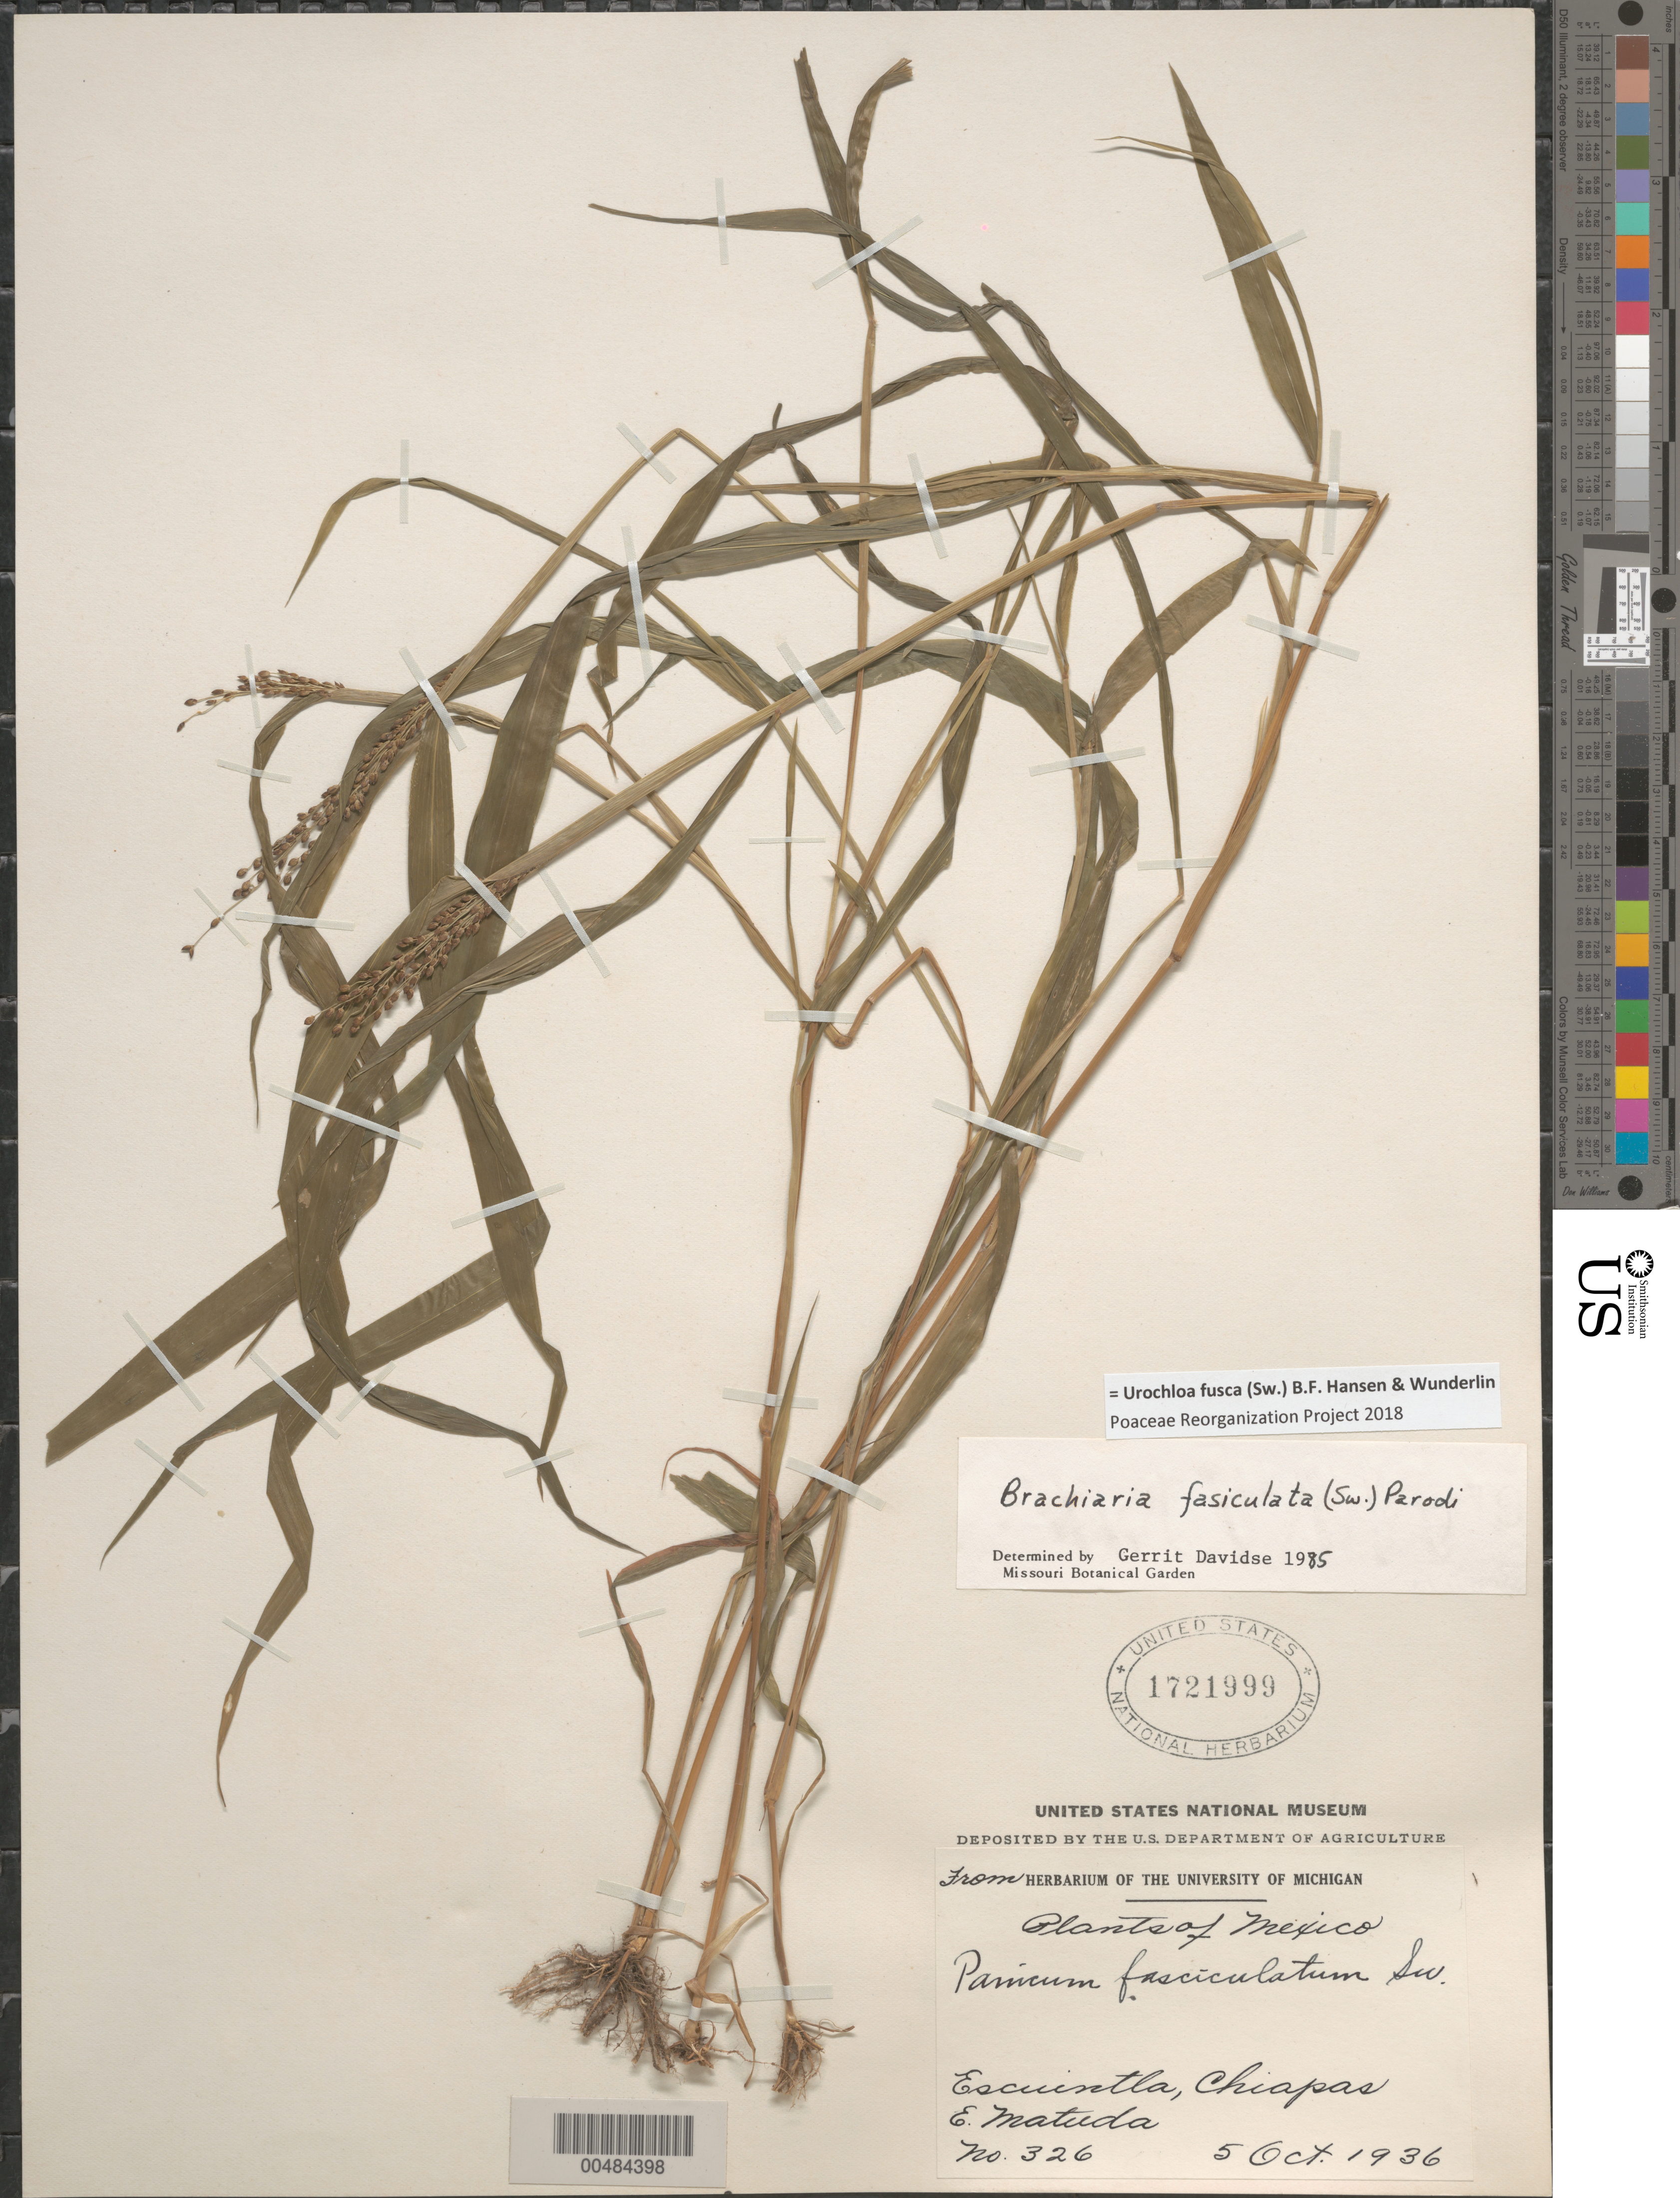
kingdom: Plantae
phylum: Tracheophyta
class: Liliopsida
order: Poales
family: Poaceae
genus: Brachiaria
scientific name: Brachiaria fasciculata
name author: (Sw.) Parodi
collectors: E. Matuda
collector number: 326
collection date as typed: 5 Oct 1936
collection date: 1936-10-05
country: Mexico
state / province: Chiapas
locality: Escuintla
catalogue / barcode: US 1721999